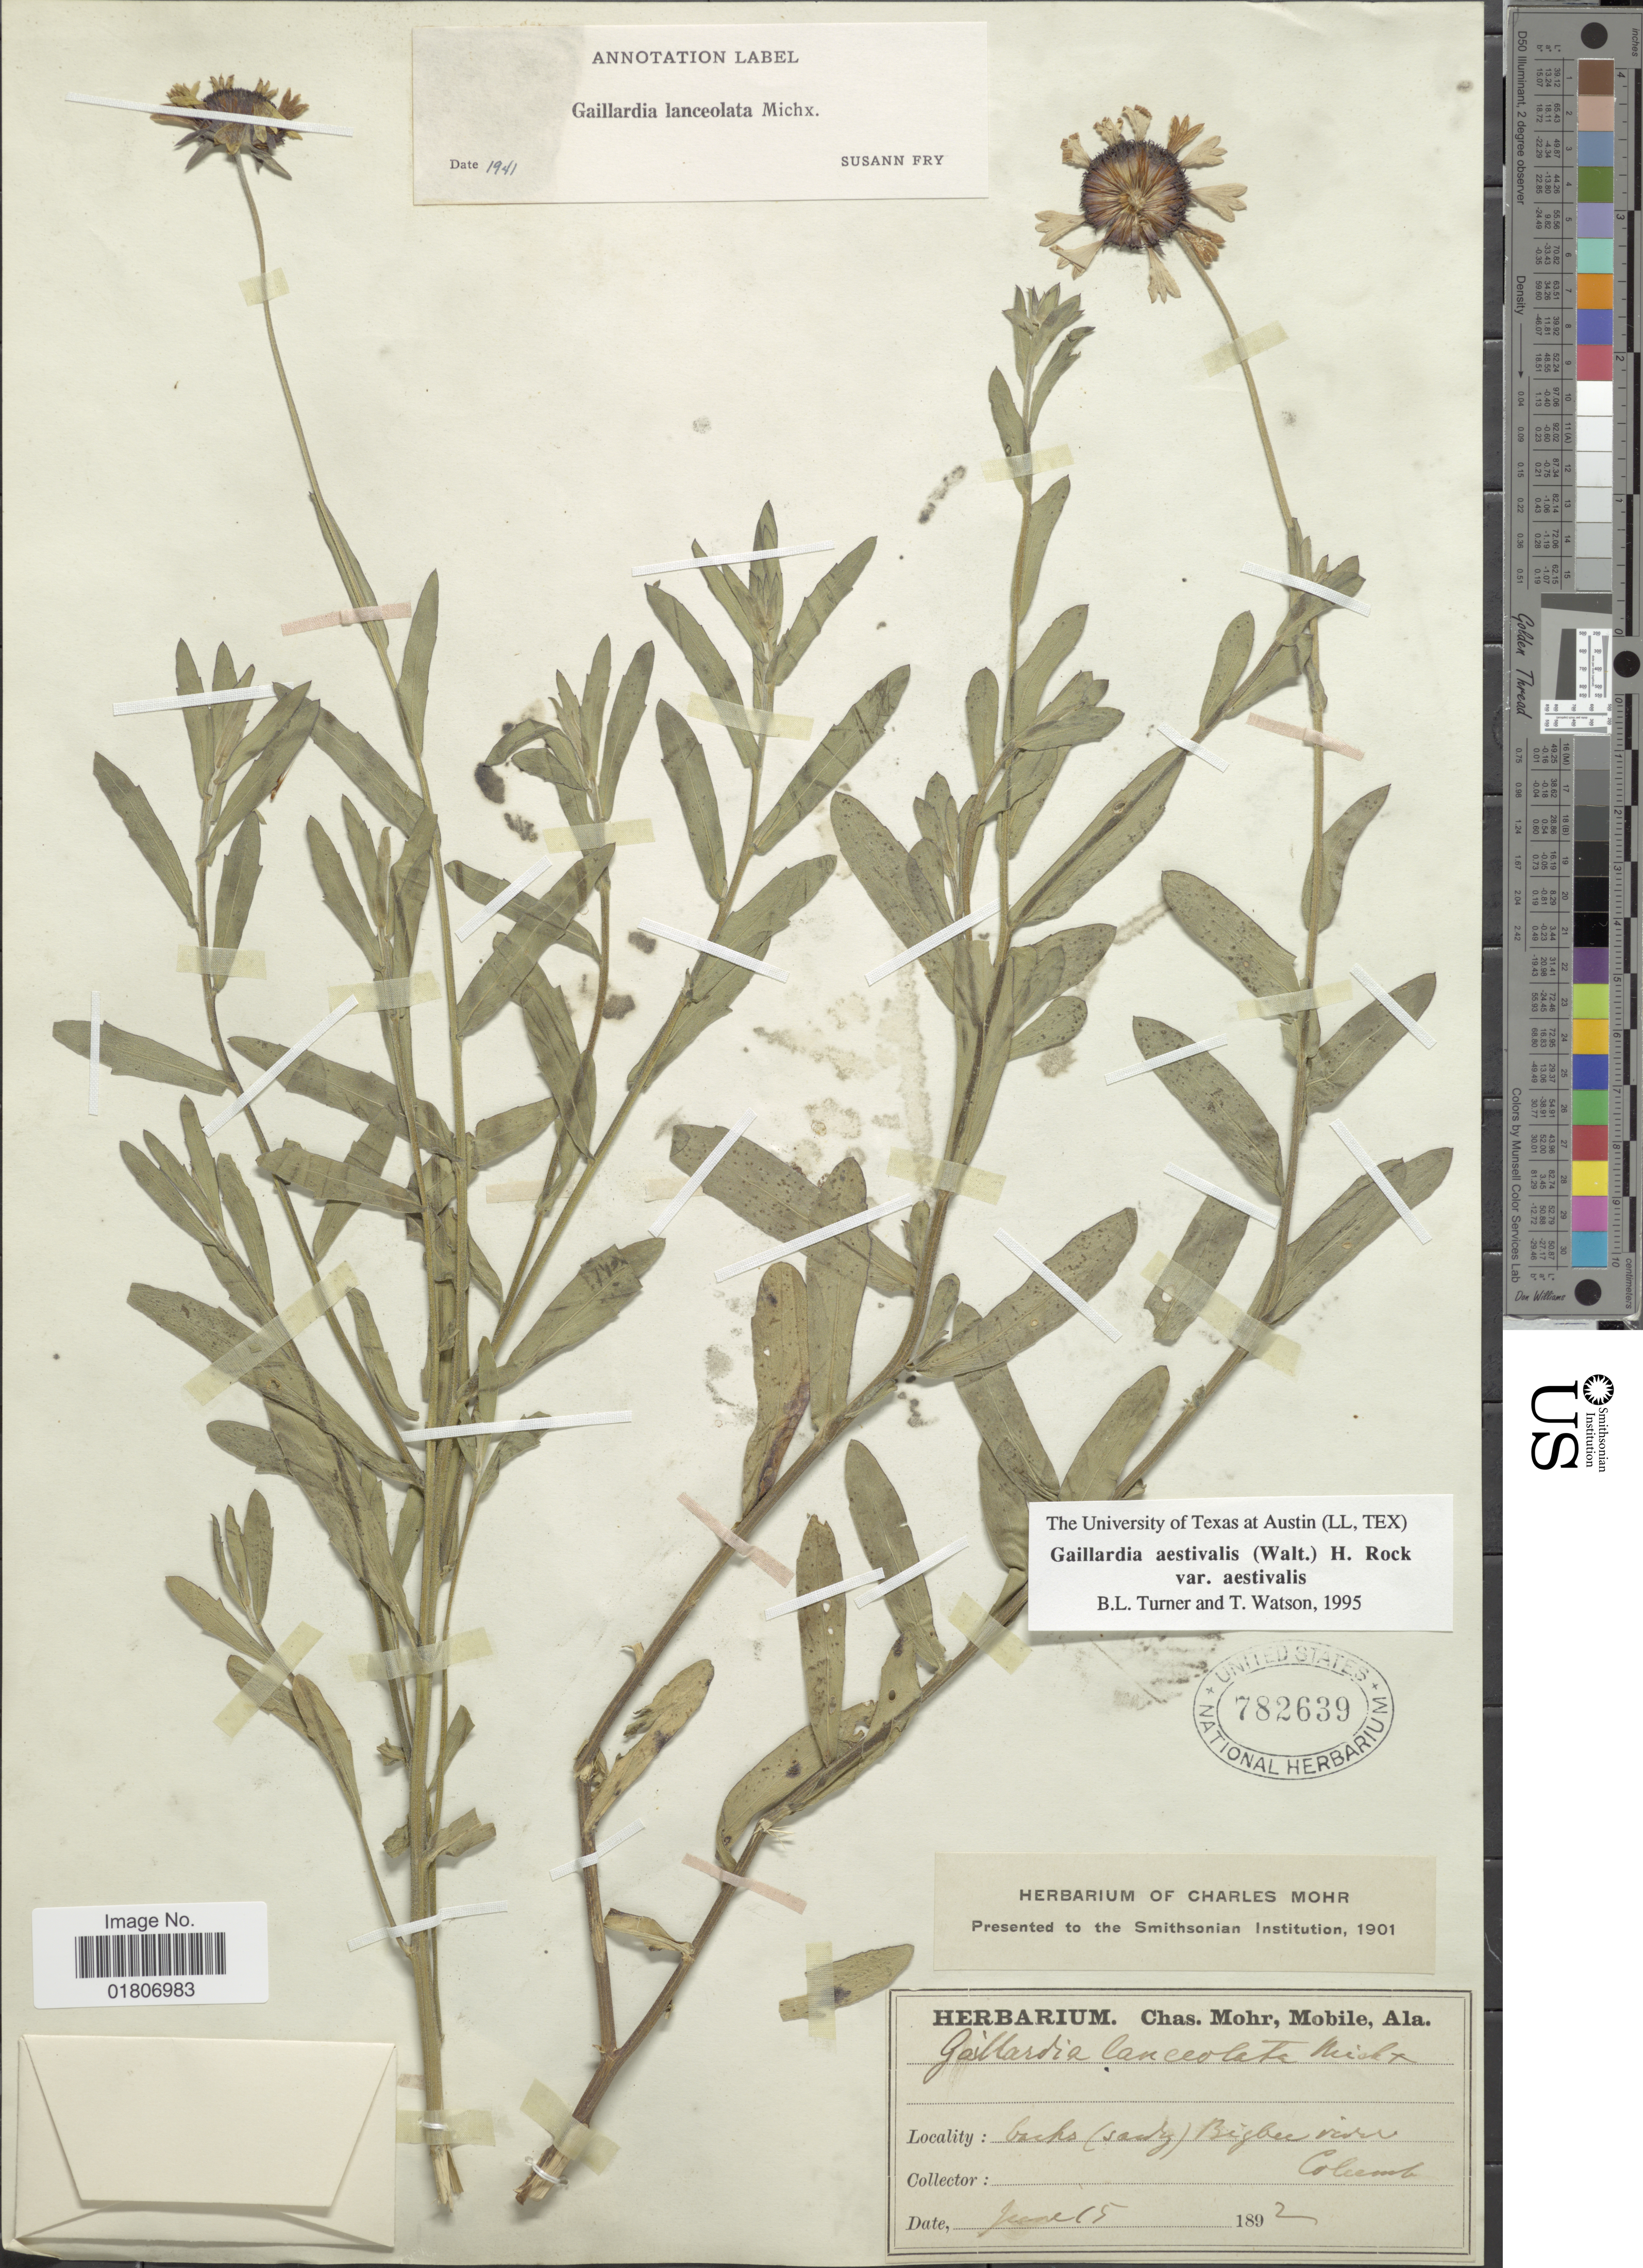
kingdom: Plantae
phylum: Tracheophyta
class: Magnoliopsida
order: Asterales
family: Asteraceae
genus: Gaillardia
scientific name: Gaillardia aestivalis var. aestivalis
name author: (Walter) H. Rock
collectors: ex herb. Charles Mohr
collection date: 1892-06-15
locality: Cacks. Bigbee river [interpreted]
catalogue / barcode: US 782639